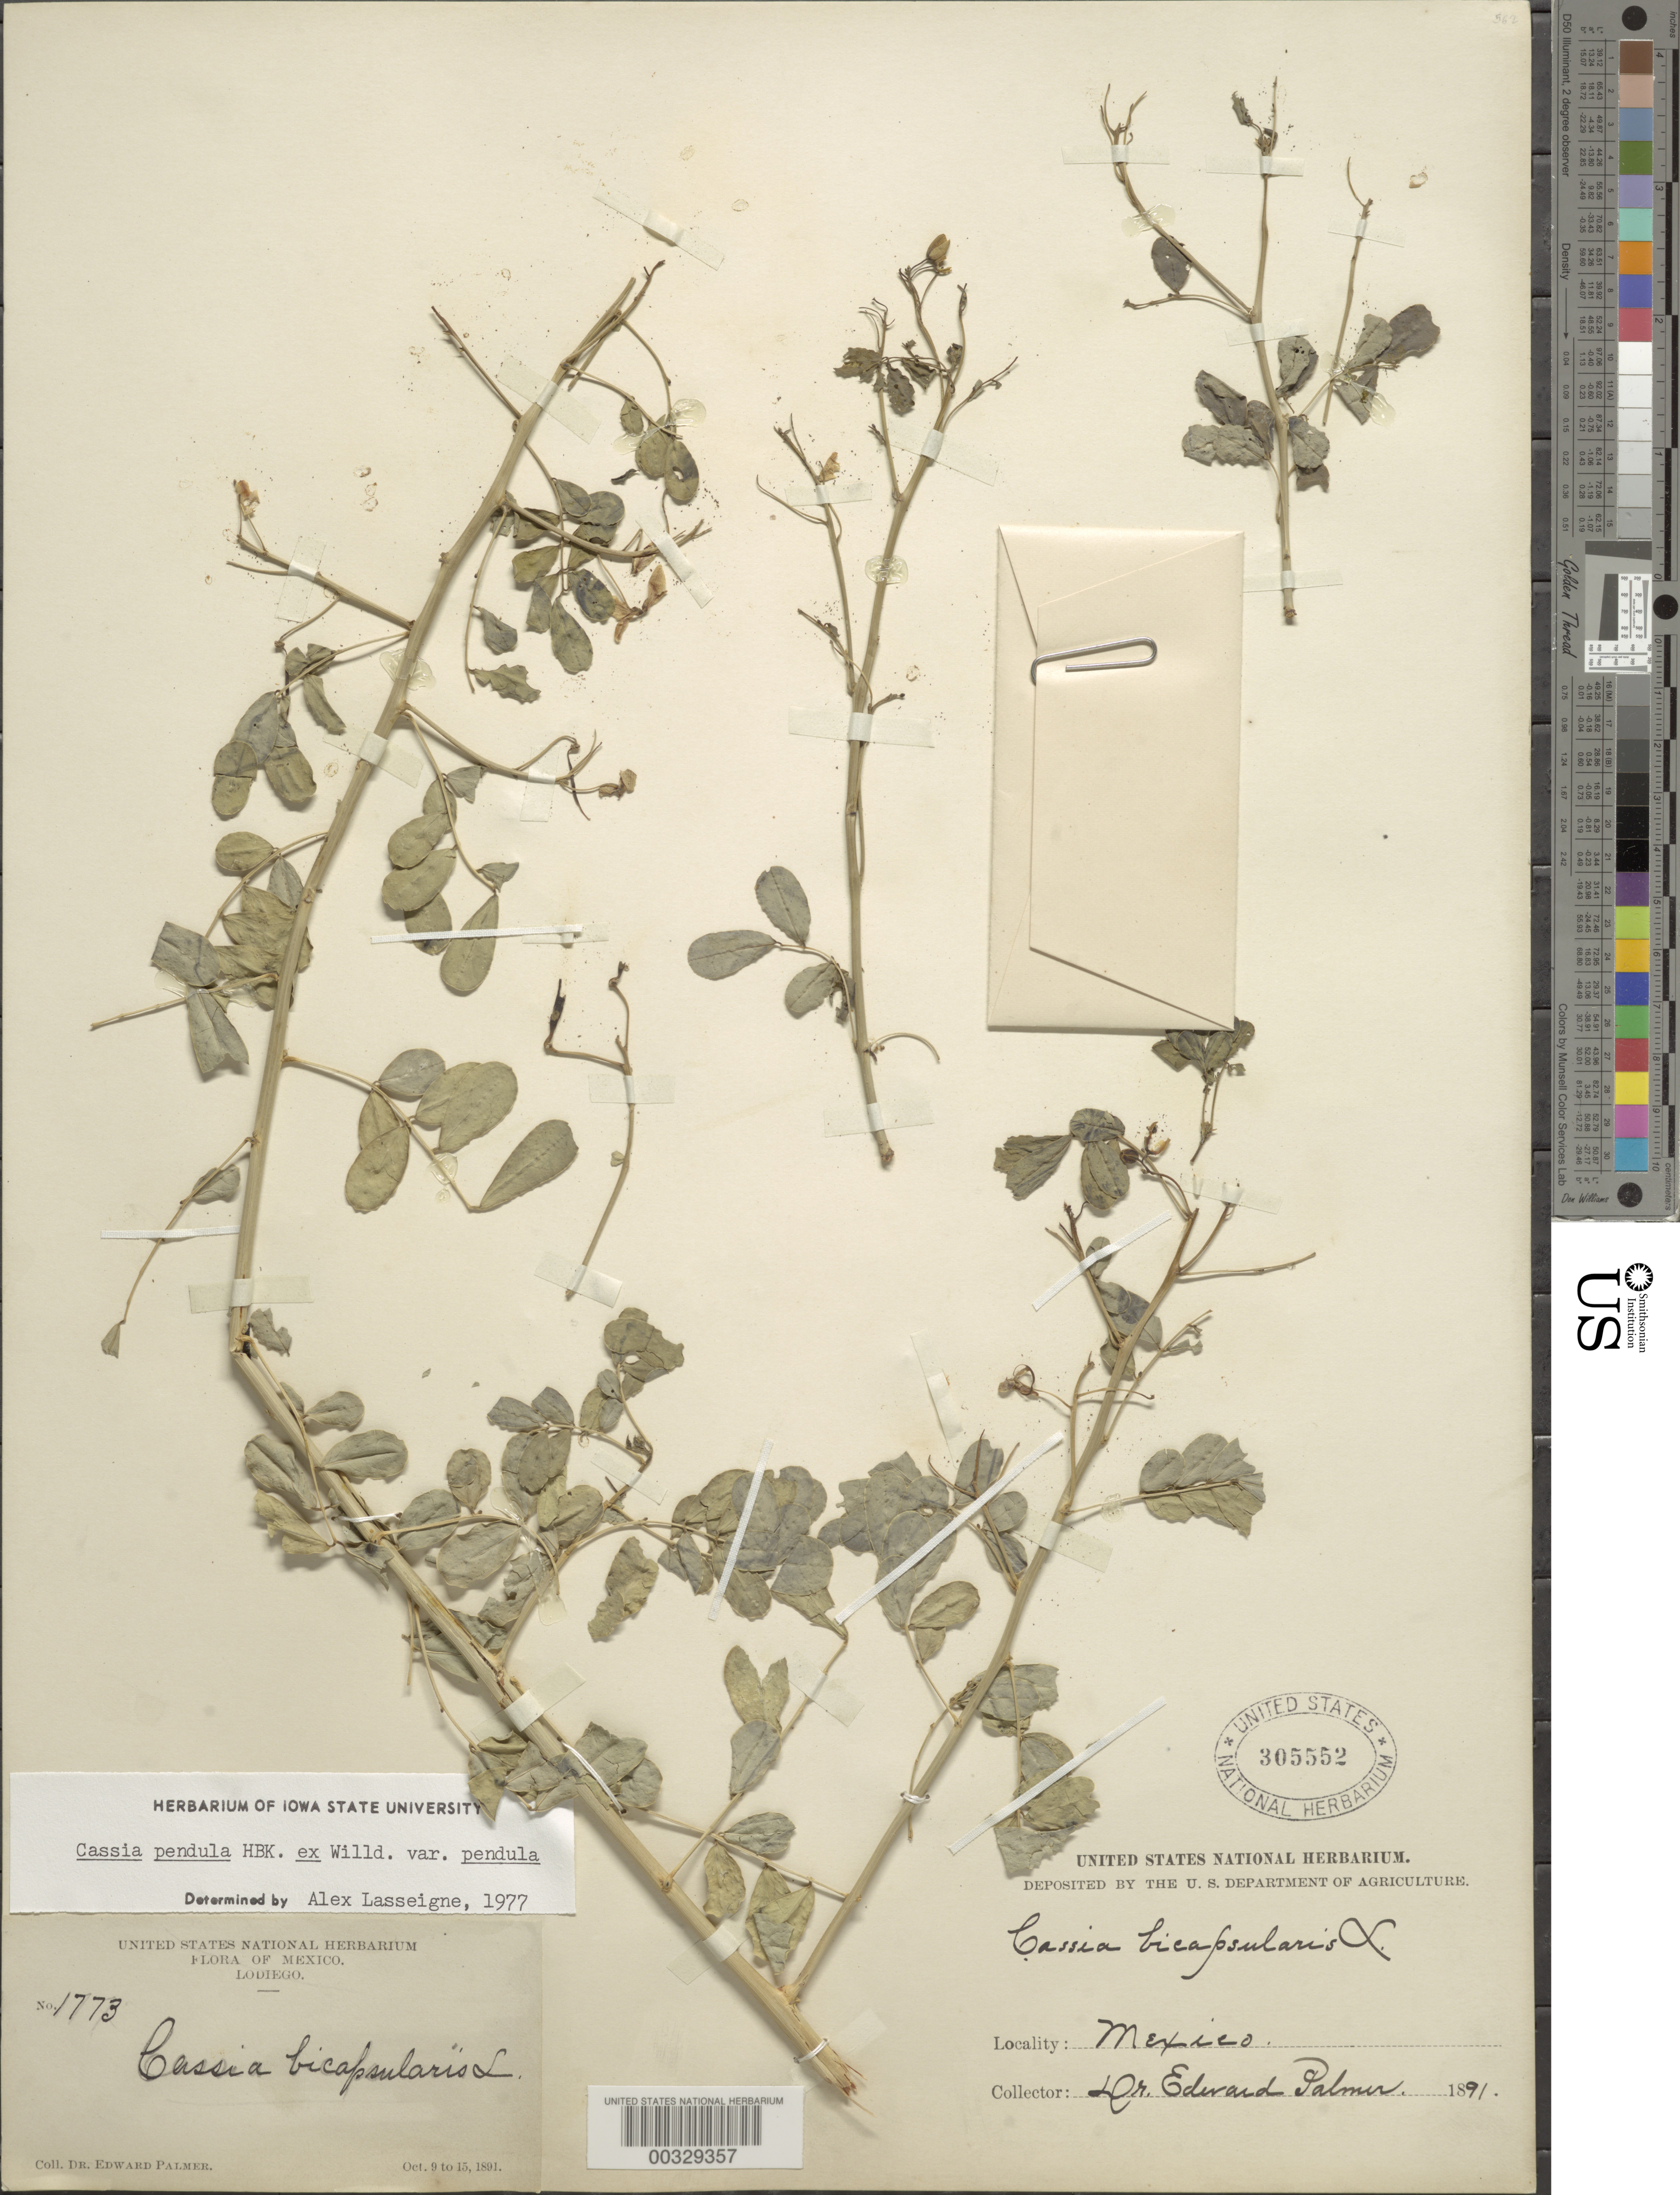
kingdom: Plantae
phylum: Tracheophyta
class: Magnoliopsida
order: Fabales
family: Fabaceae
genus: Senna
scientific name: Senna pendula var. pendula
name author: (Humb. & Bonpl. ex Willd.) H.S. Irwin & Barneby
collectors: E. Palmer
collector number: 1773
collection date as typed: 09 Oct 1891 to 15 Oct 1891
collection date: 1891-10-09/1891-10-15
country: Mexico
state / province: Sinaloa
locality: Lodiego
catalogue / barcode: US 305552